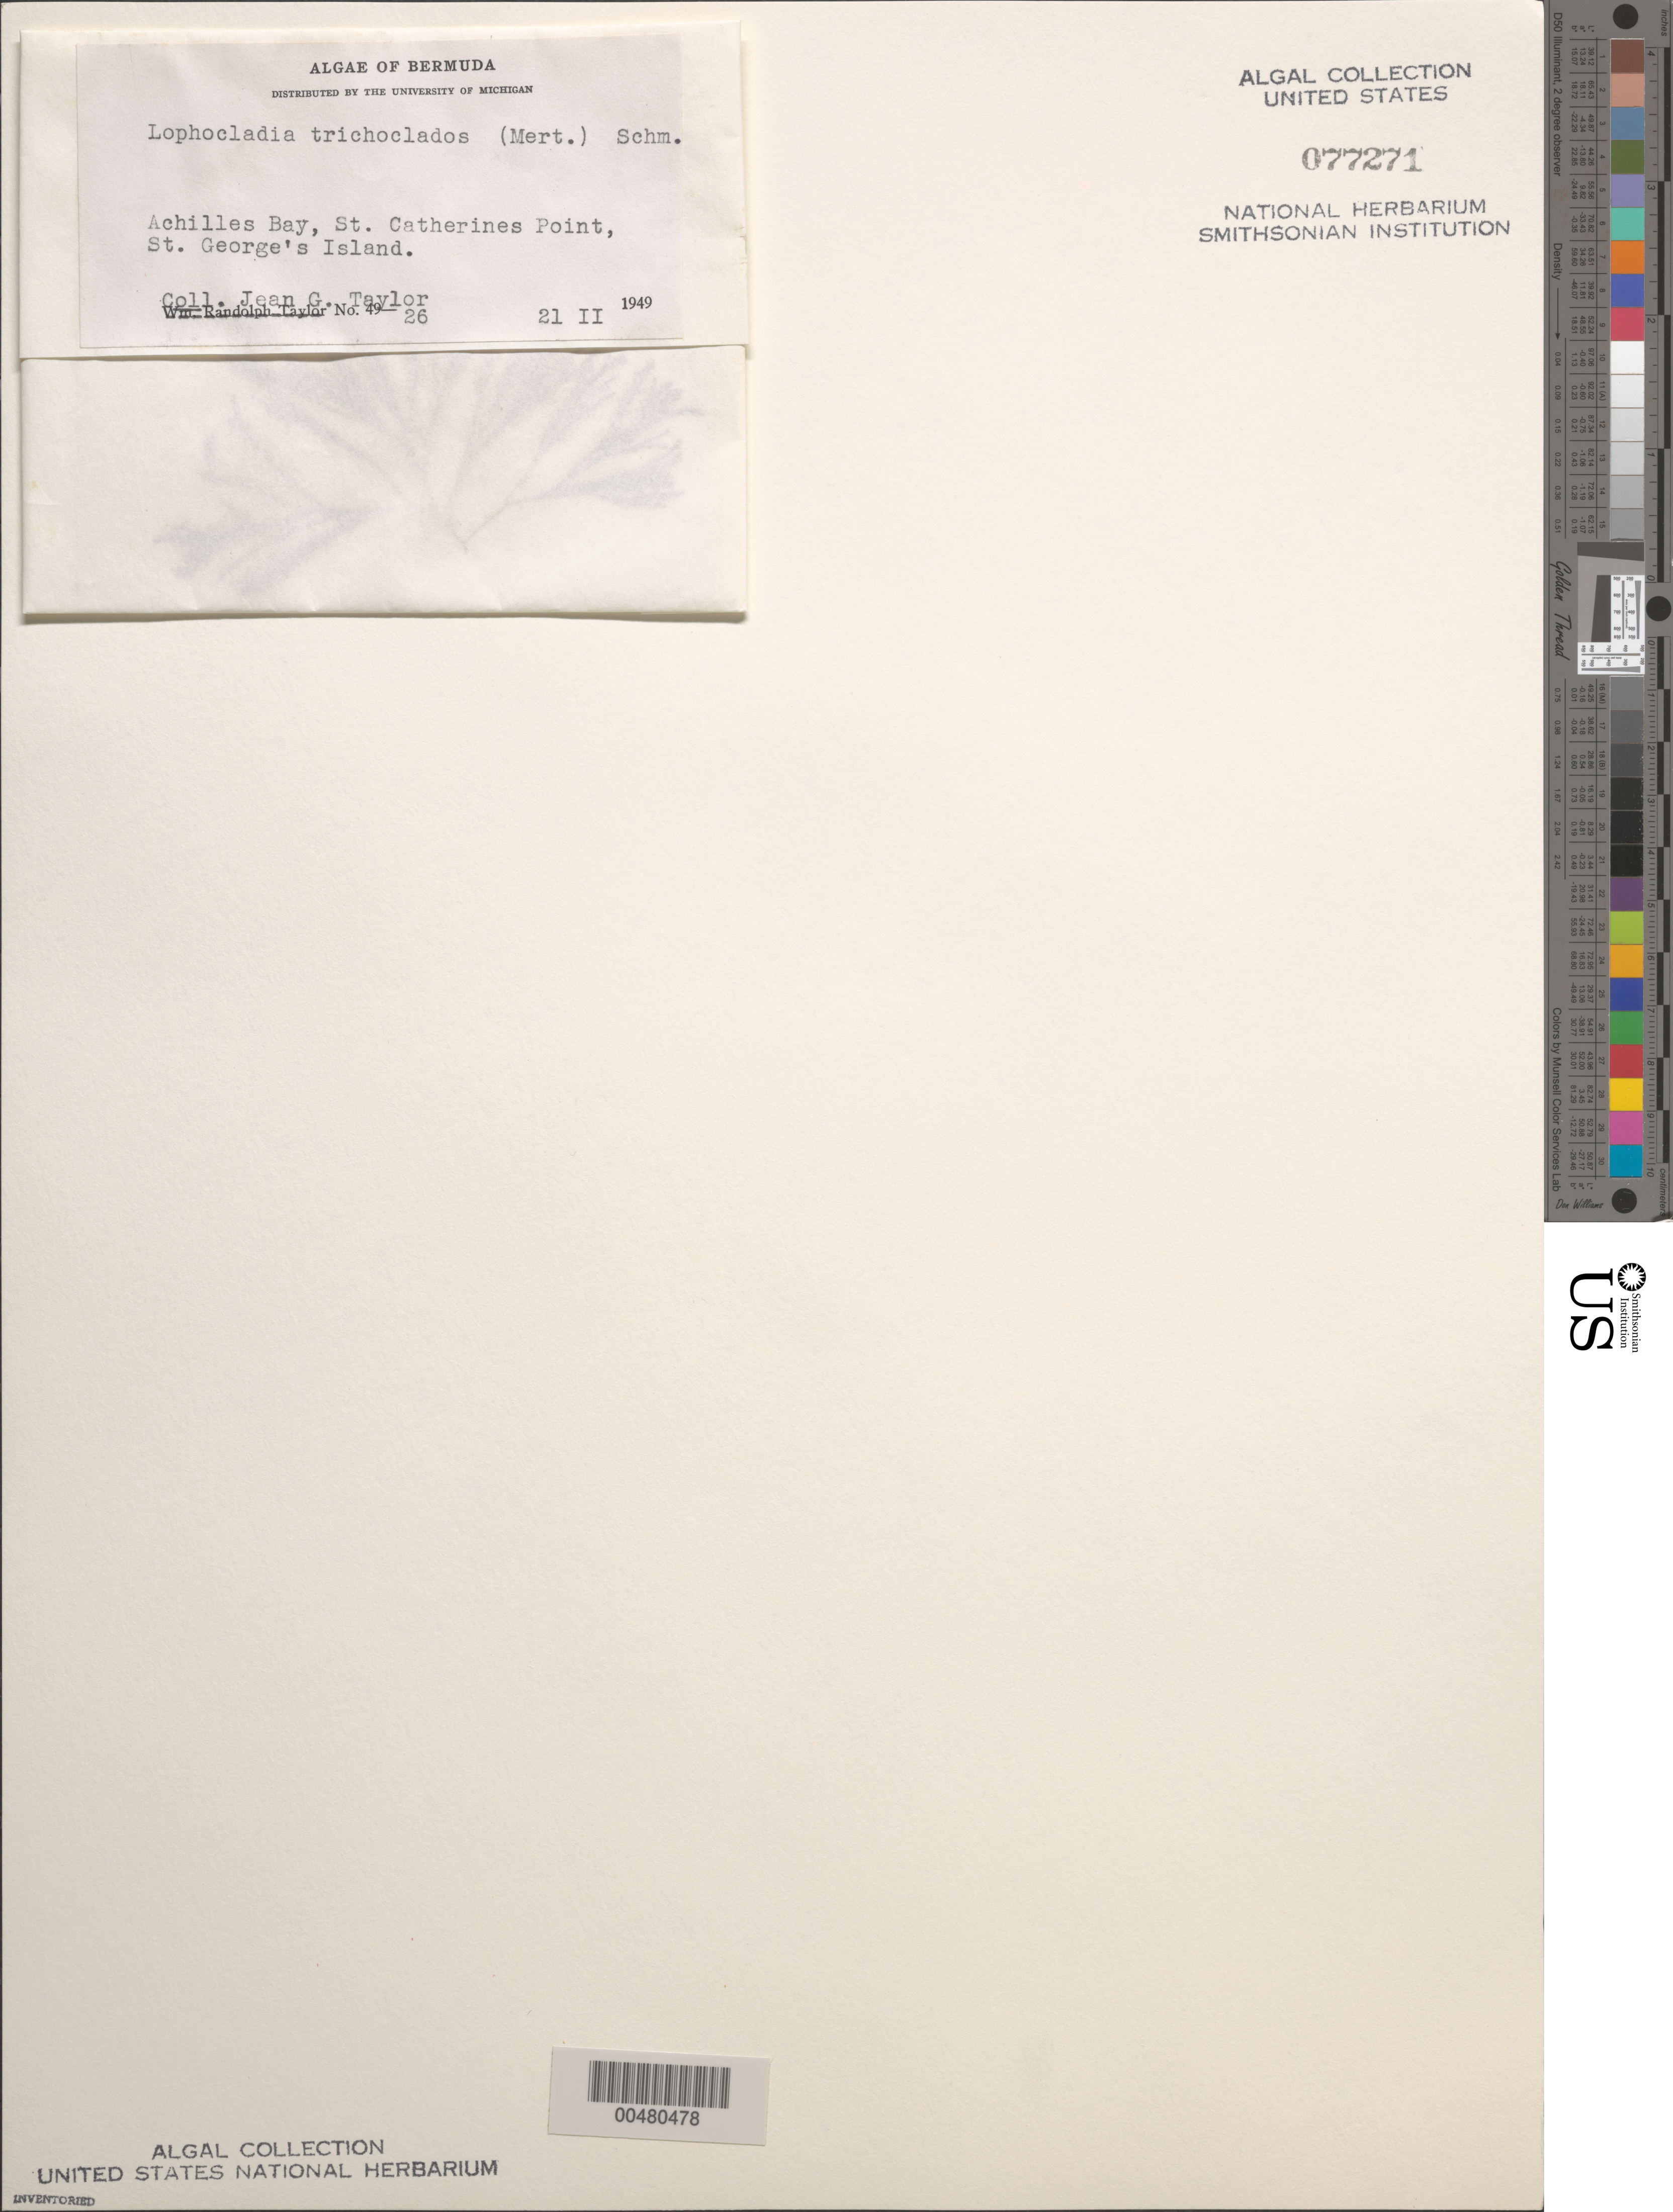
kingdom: Plantae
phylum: Rhodophyta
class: Florideophyceae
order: Ceramiales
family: Rhodomelaceae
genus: Lophocladia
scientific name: Lophocladia trichoclados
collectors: J. G. Taylor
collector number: WRT 49-26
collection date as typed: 21 Feb 1949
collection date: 1949-02-21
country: Bermuda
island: St. George's Island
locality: Achilles Bay, St. Catherine's Point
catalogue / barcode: US 77271